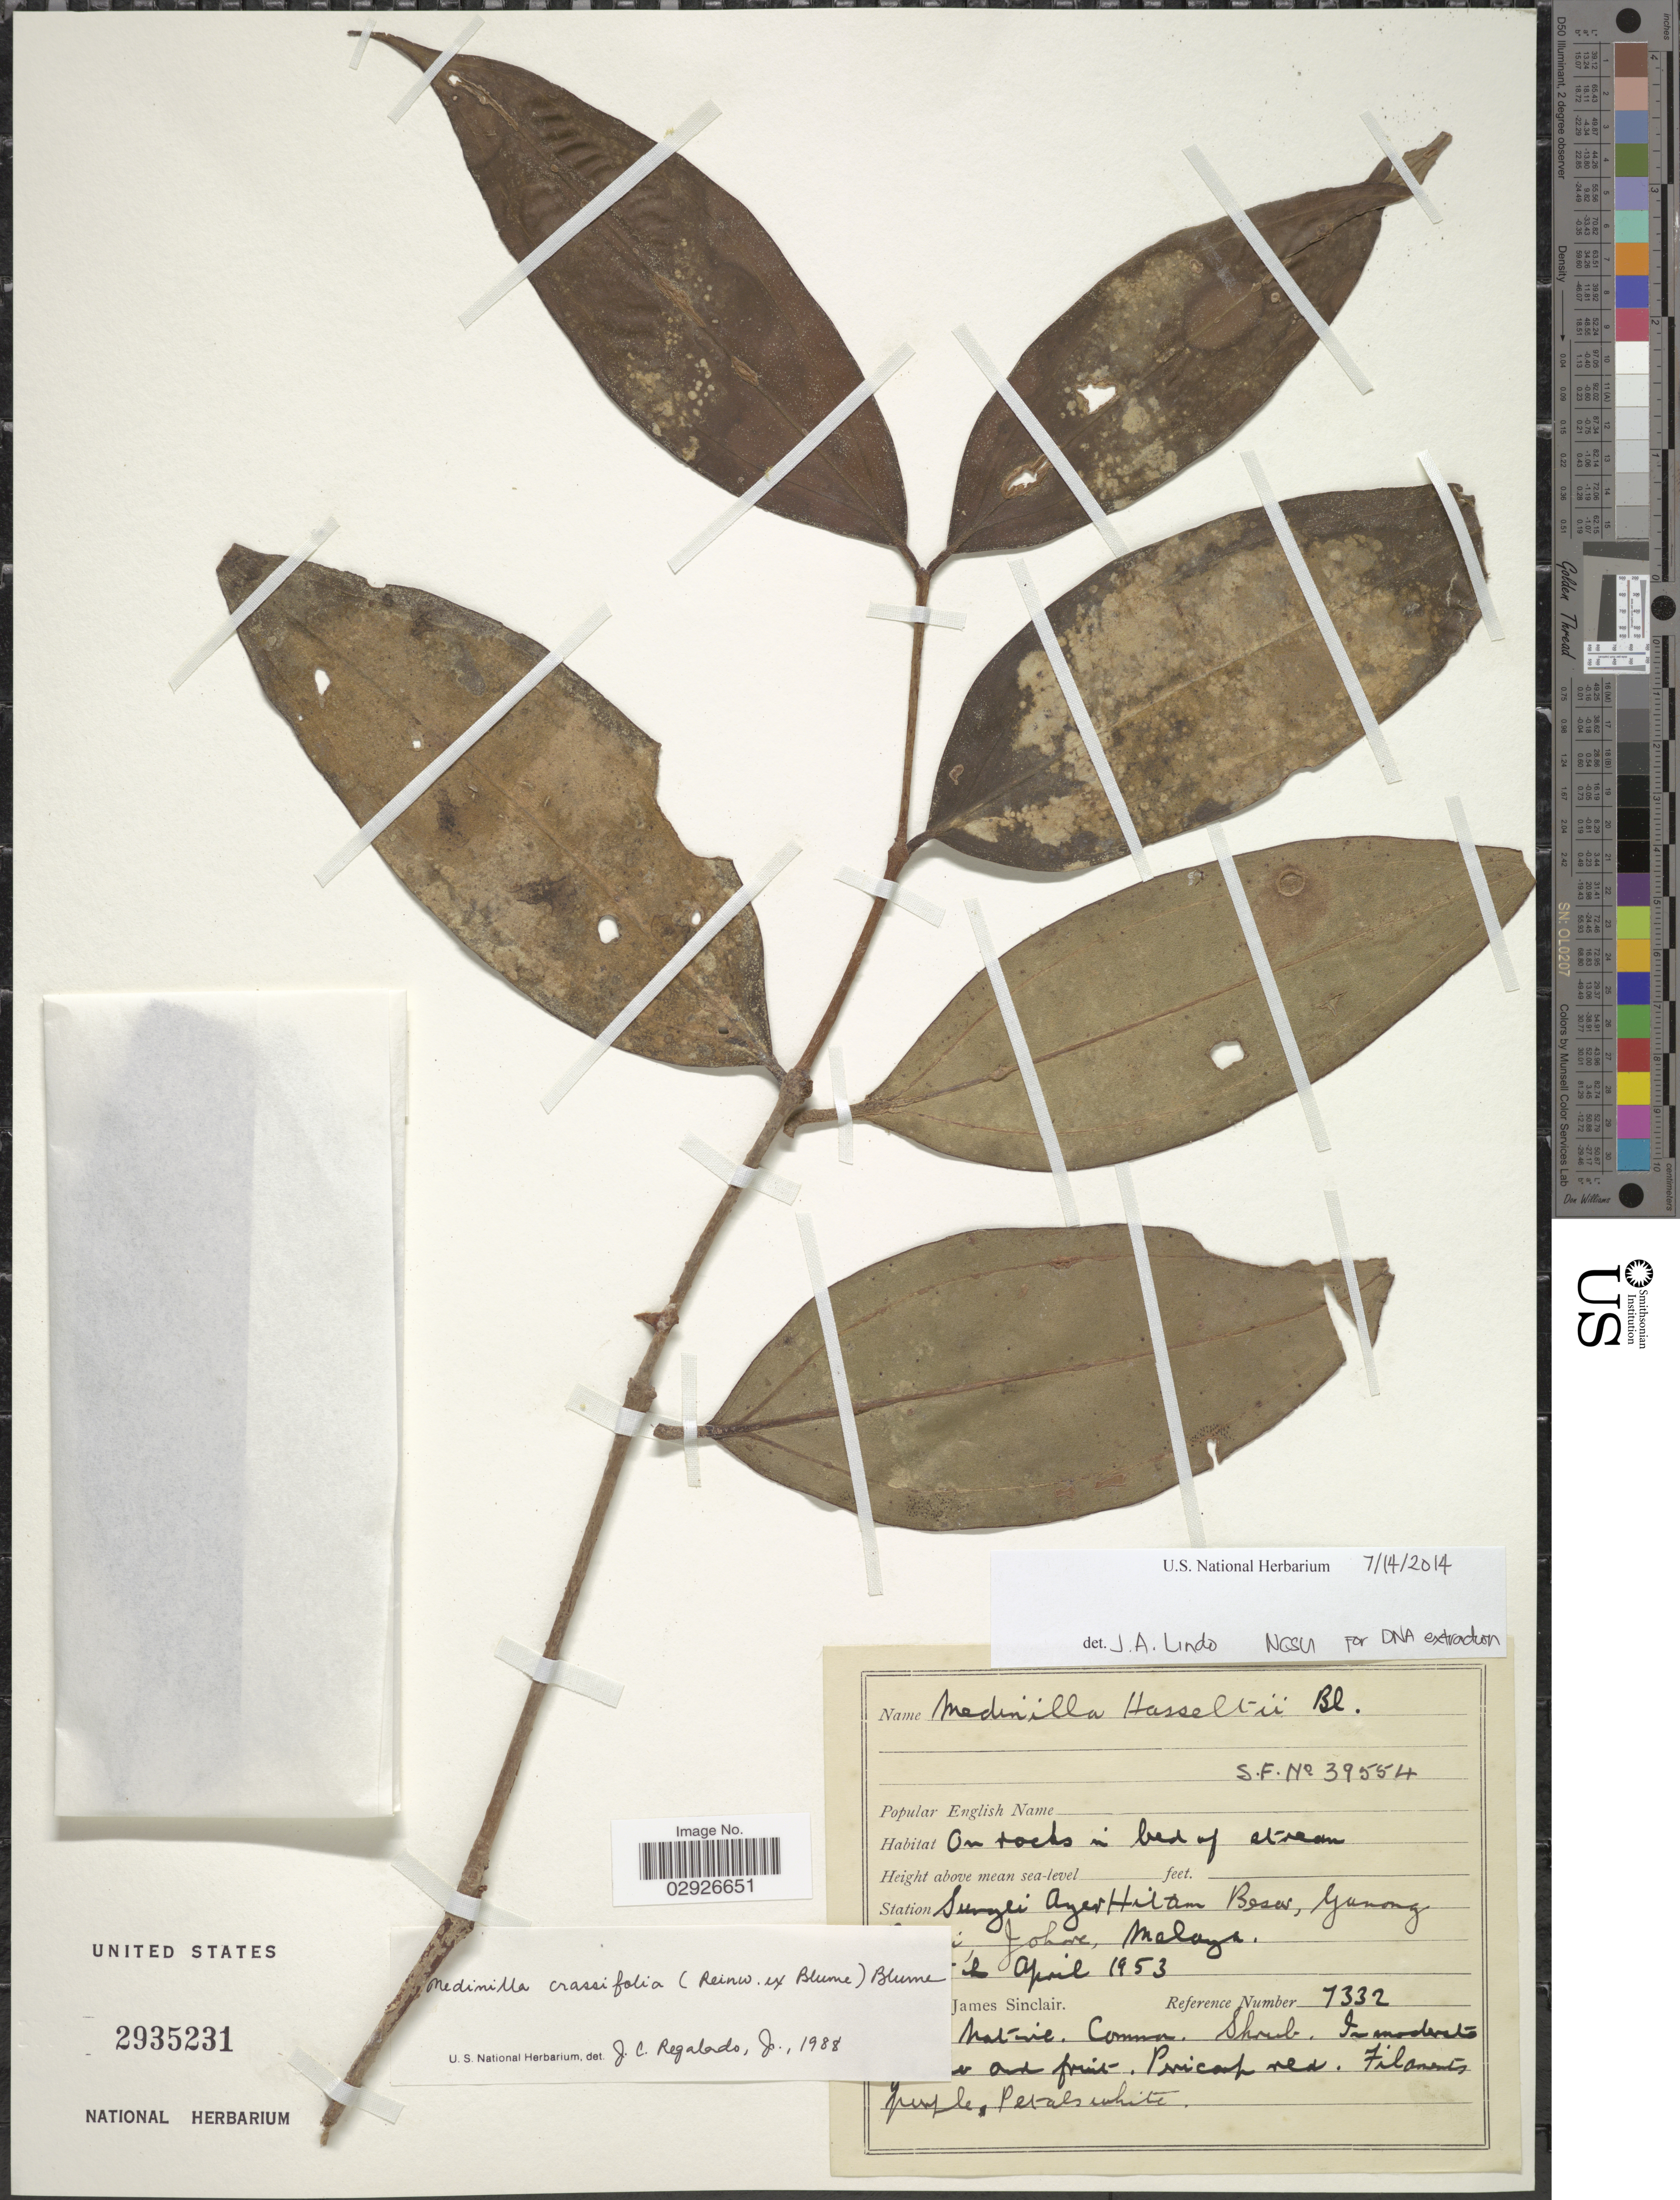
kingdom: Plantae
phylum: Tracheophyta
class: Magnoliopsida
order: Myrtales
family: Melastomataceae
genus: Medinilla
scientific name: Medinilla crassifolia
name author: Blume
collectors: J. Sinclair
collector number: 7332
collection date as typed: ! April 1953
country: Malaysia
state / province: Johor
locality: Sungei Ayer Hittem Besar, Gunong [illegible text], Johore, Malaya.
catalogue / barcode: US 2935231